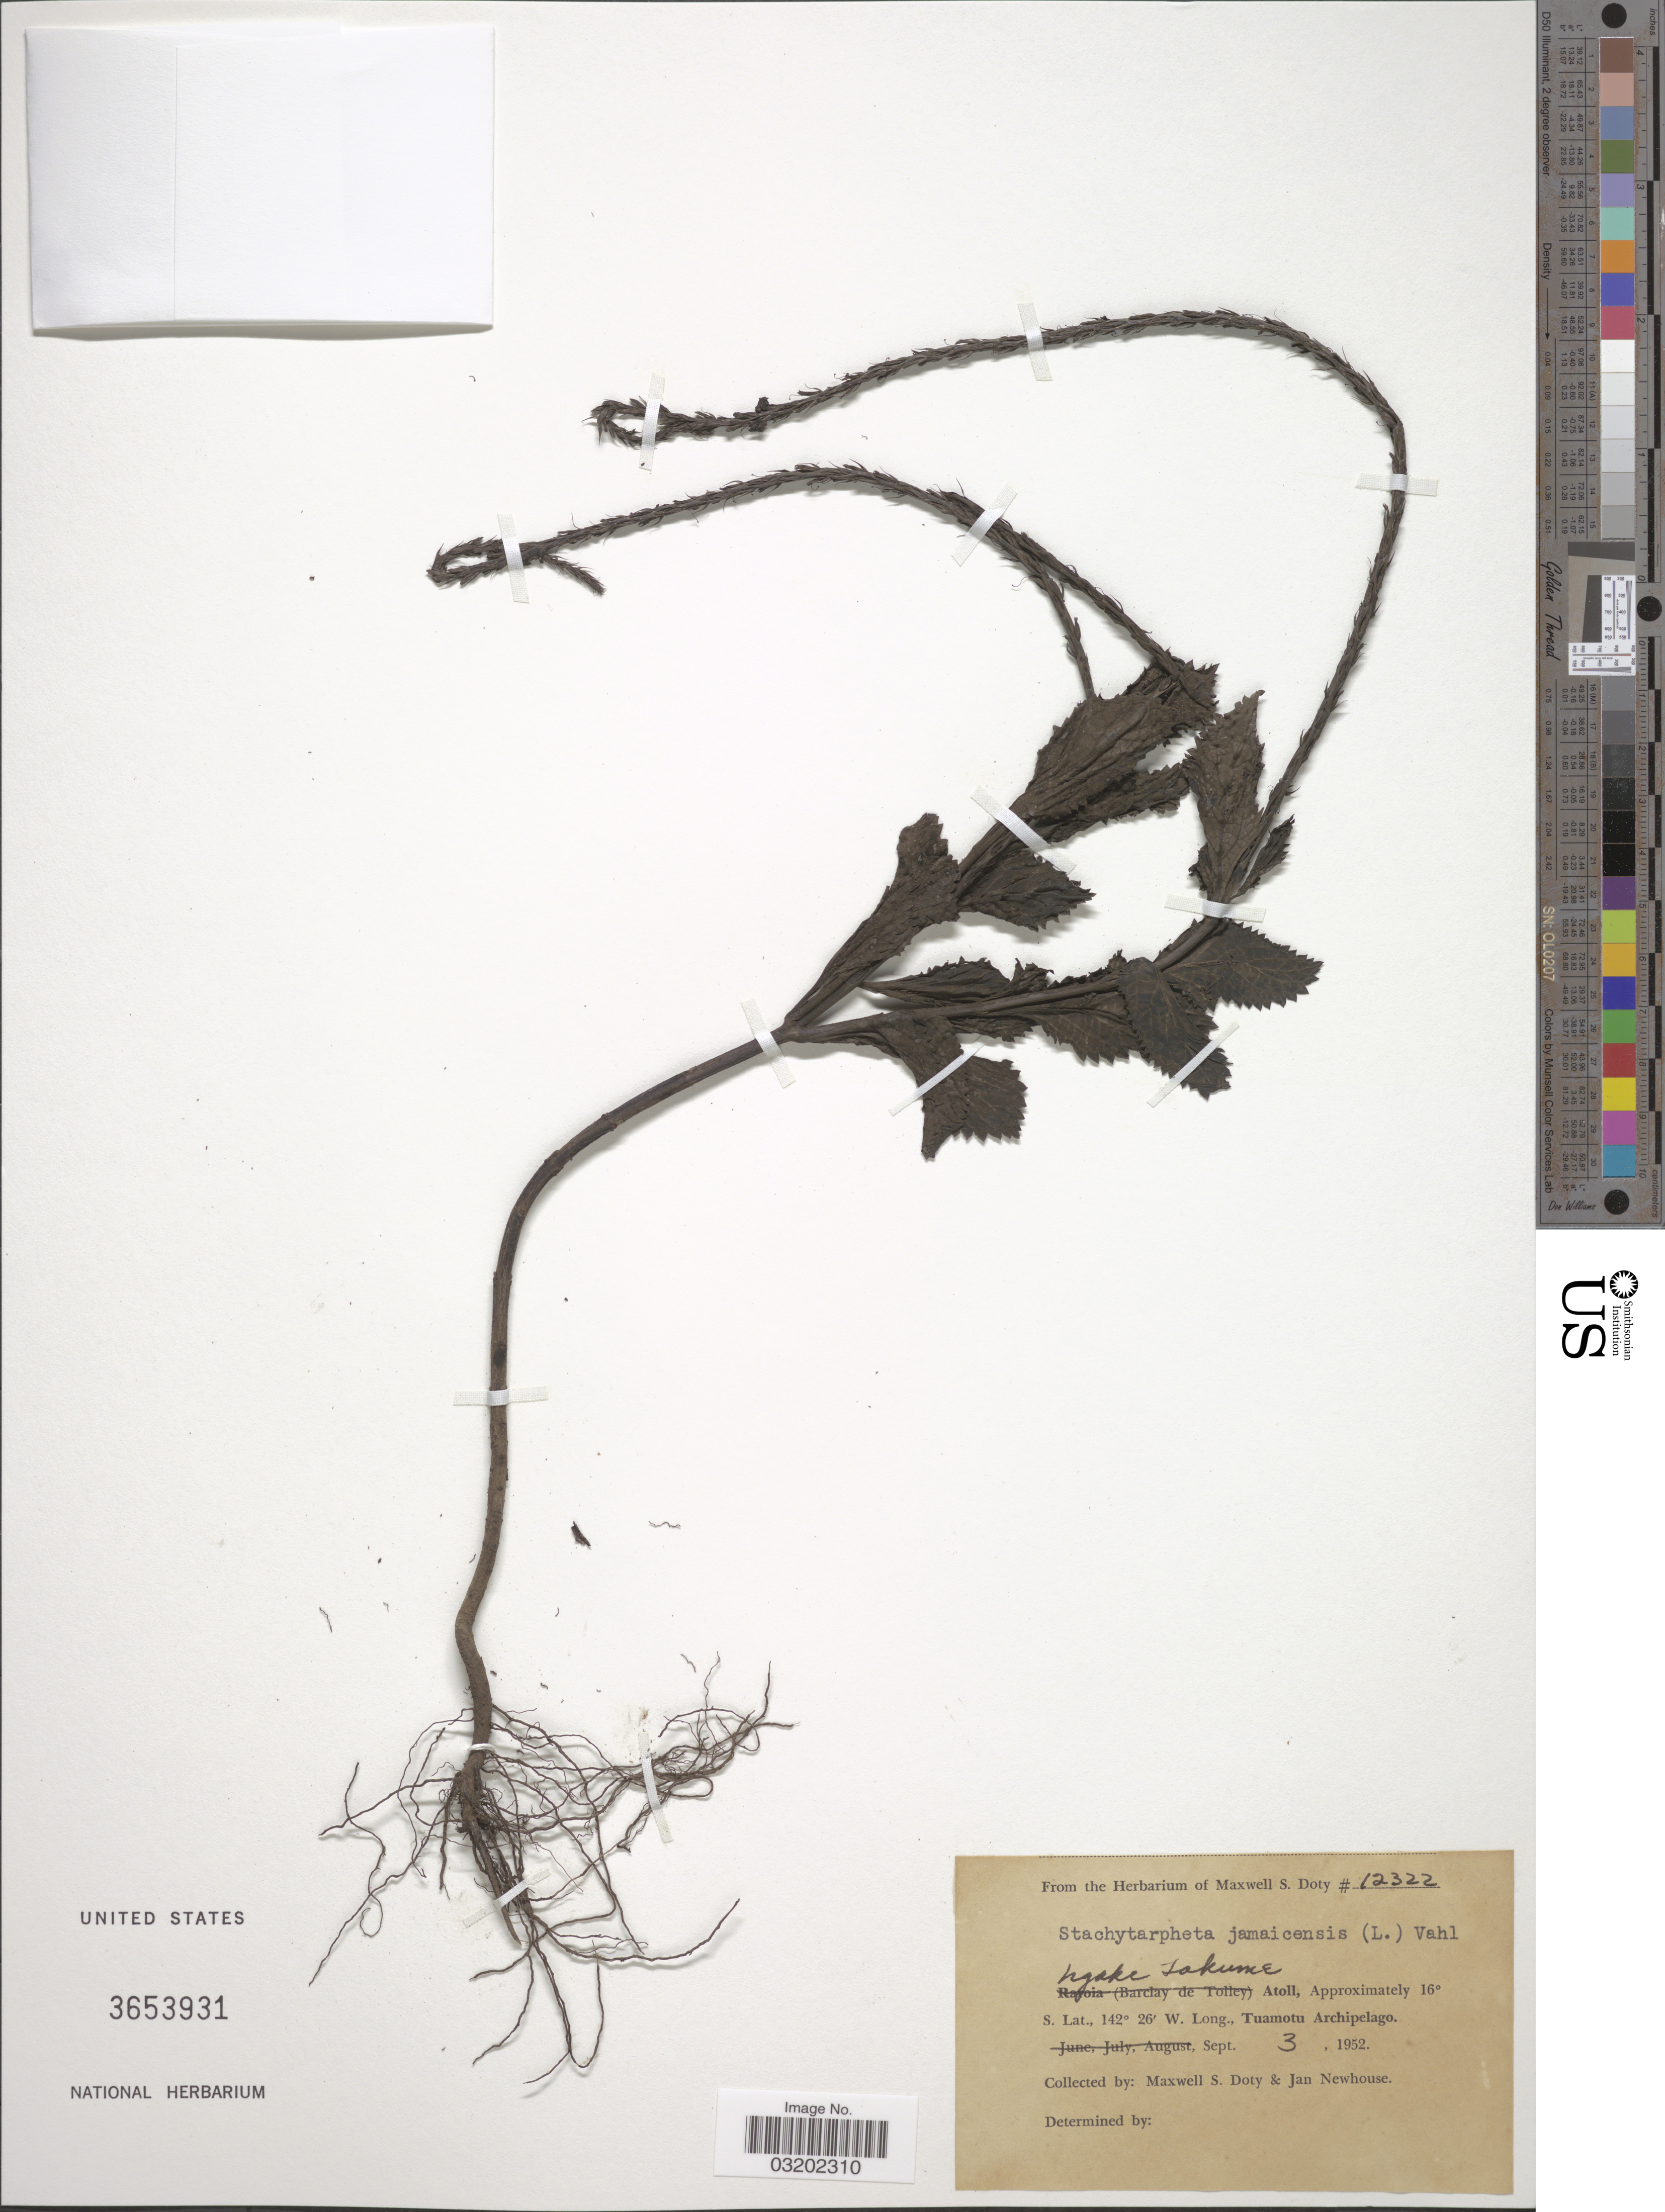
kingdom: Plantae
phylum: Tracheophyta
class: Magnoliopsida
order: Lamiales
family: Verbenaceae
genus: Stachytarpheta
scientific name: Stachytarpheta jamaicensis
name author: (L.) Vahl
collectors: M. S. Doty & J. Newhouse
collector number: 12322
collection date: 1952-09-03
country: French Polynesia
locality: Ngake Takume Atoll, Tuamotu Archipelago.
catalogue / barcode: US 3653931